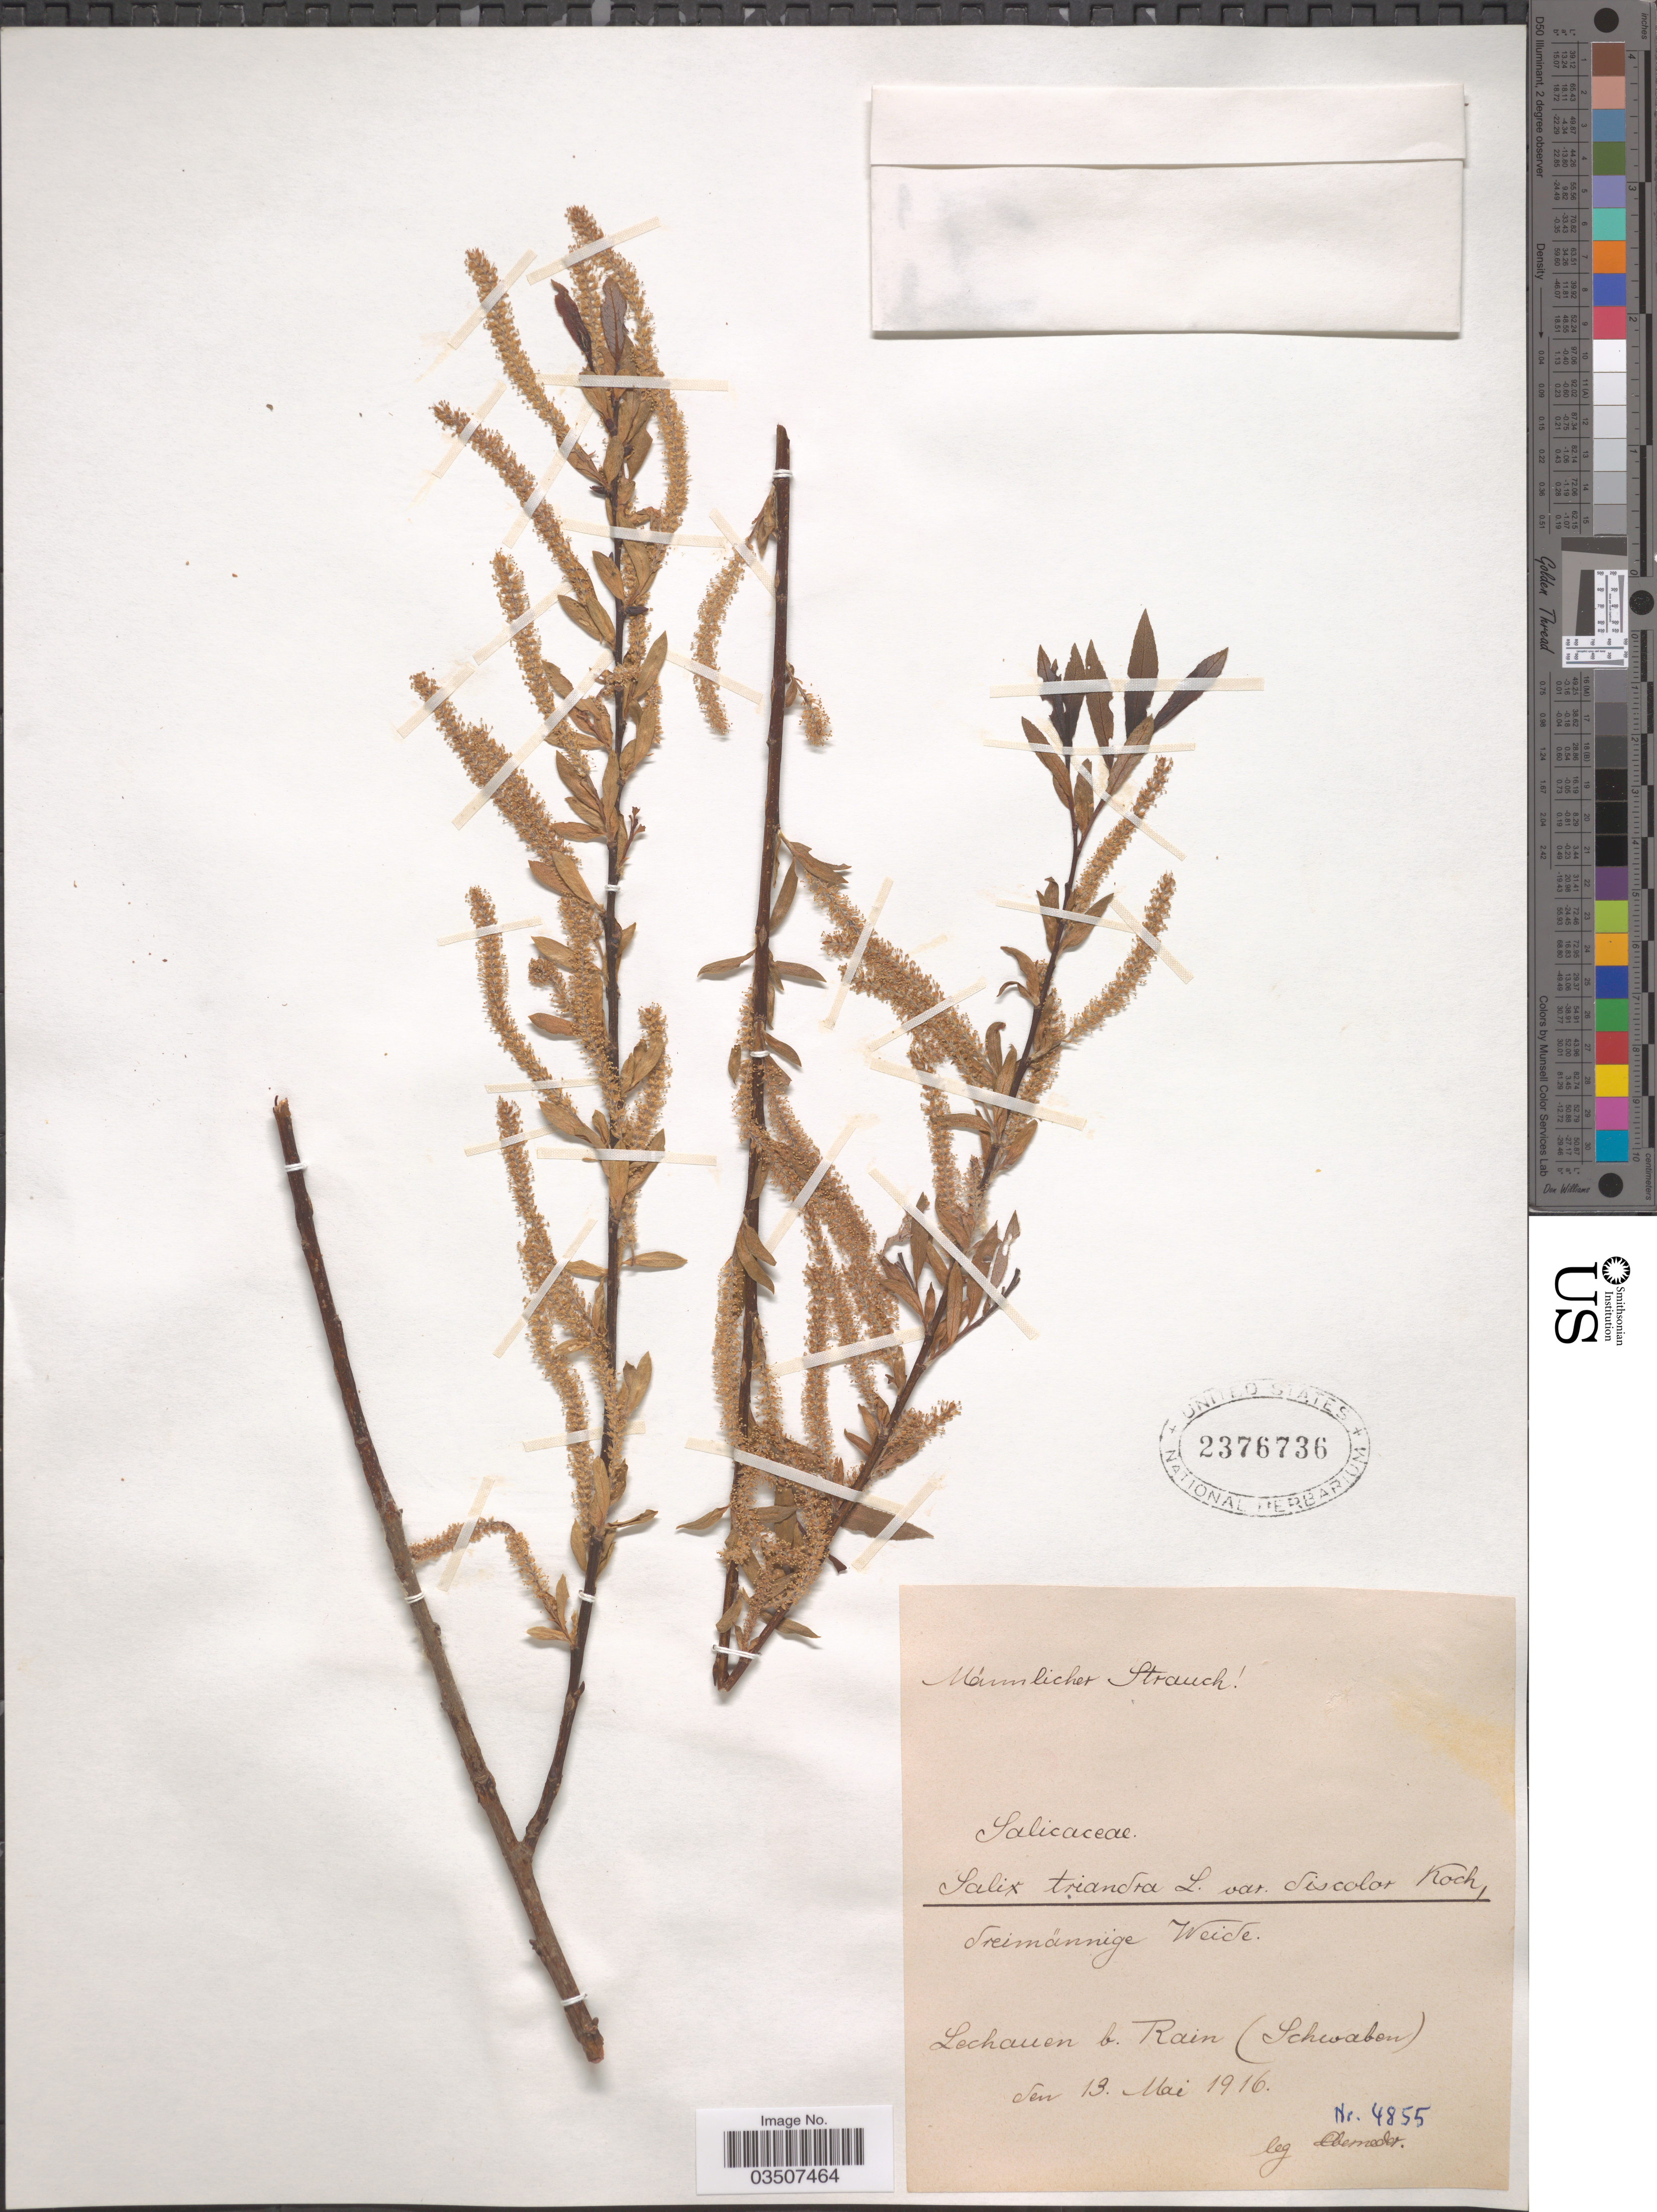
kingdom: Plantae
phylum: Tracheophyta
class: Magnoliopsida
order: Malpighiales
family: Salicaceae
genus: Salix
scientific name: Salix triandra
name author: L.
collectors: -. Oberneder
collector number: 4855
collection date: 1916-05-13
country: Germany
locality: Lechauen b. Rain (Schwaben).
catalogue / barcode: US 2376736